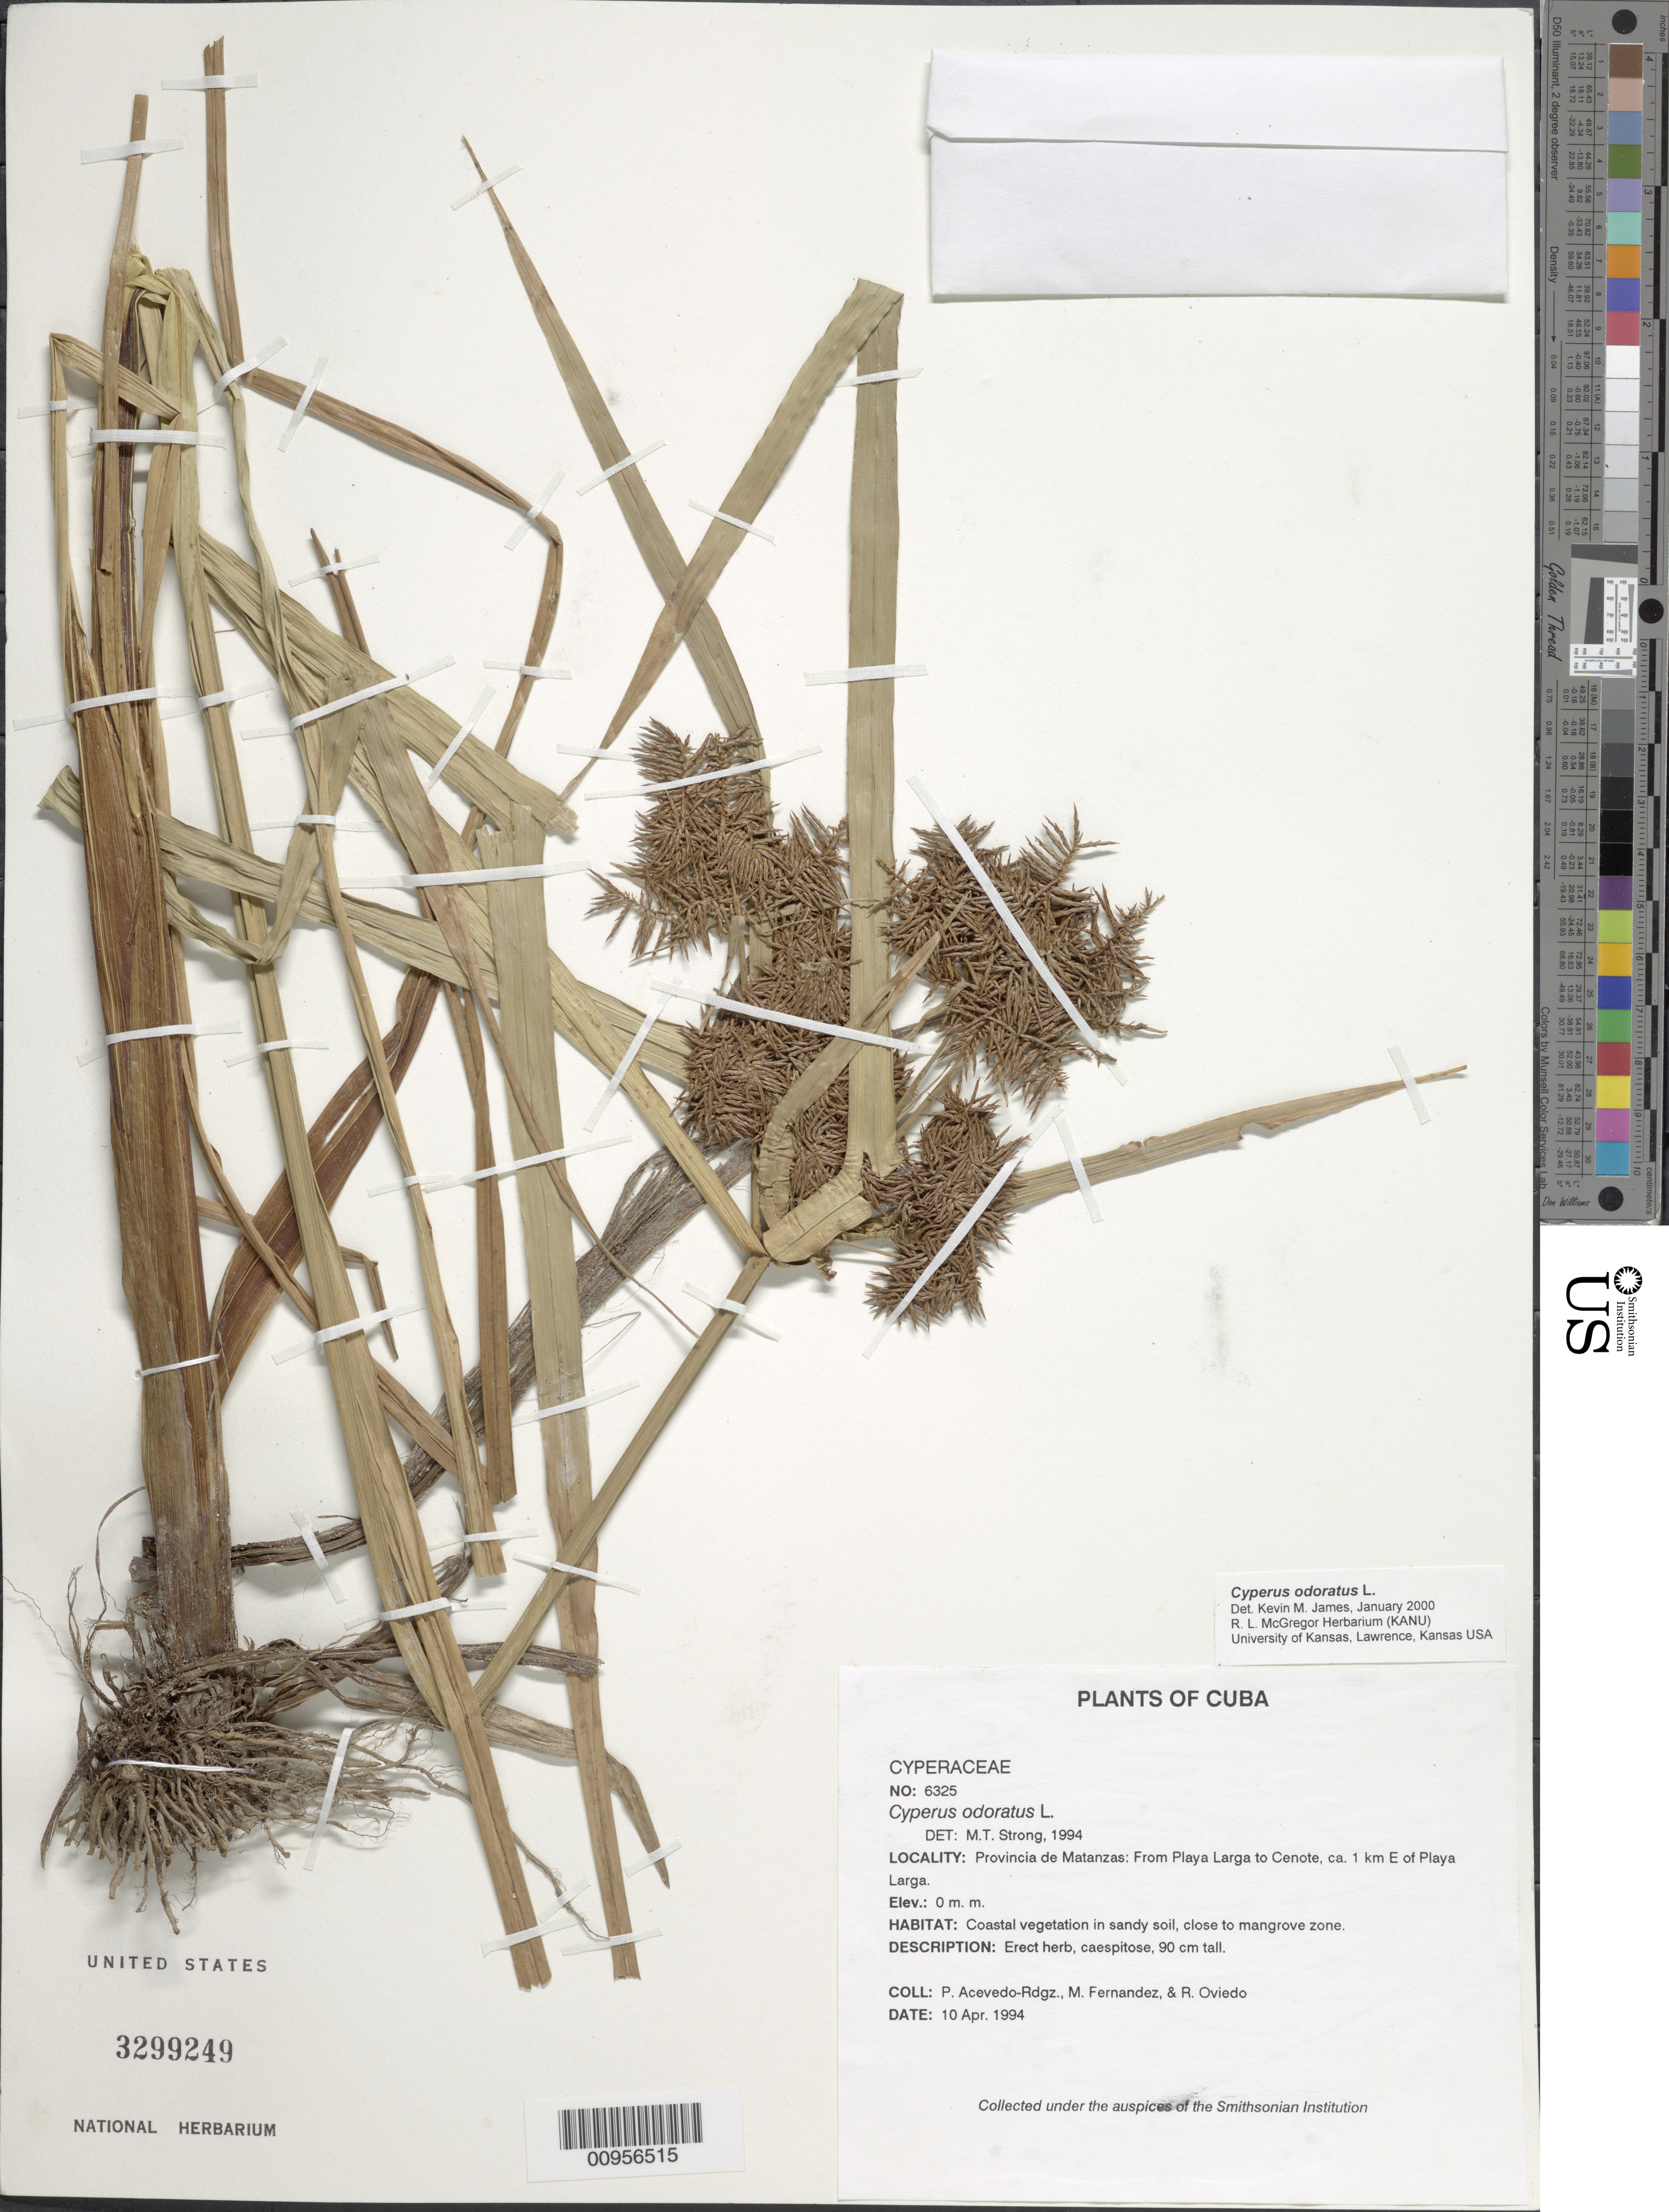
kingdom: Plantae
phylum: Tracheophyta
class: Liliopsida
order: Poales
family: Cyperaceae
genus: Cyperus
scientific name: Cyperus odoratus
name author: L.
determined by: James, K. M.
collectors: P. Acevedo-Rodr., M. Fernández & R. Oviedo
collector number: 6325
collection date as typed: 10 Apr 1994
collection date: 1994-04-10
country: Cuba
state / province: Matanzas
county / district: Municipio de Ciénaga de Zapata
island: Cuba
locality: from Playa Larga to Cenote, ca 1 km E of Playa Larga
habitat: Coastal vegetation in sandy soil, close to mangrove zone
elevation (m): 0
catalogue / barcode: US 3299249